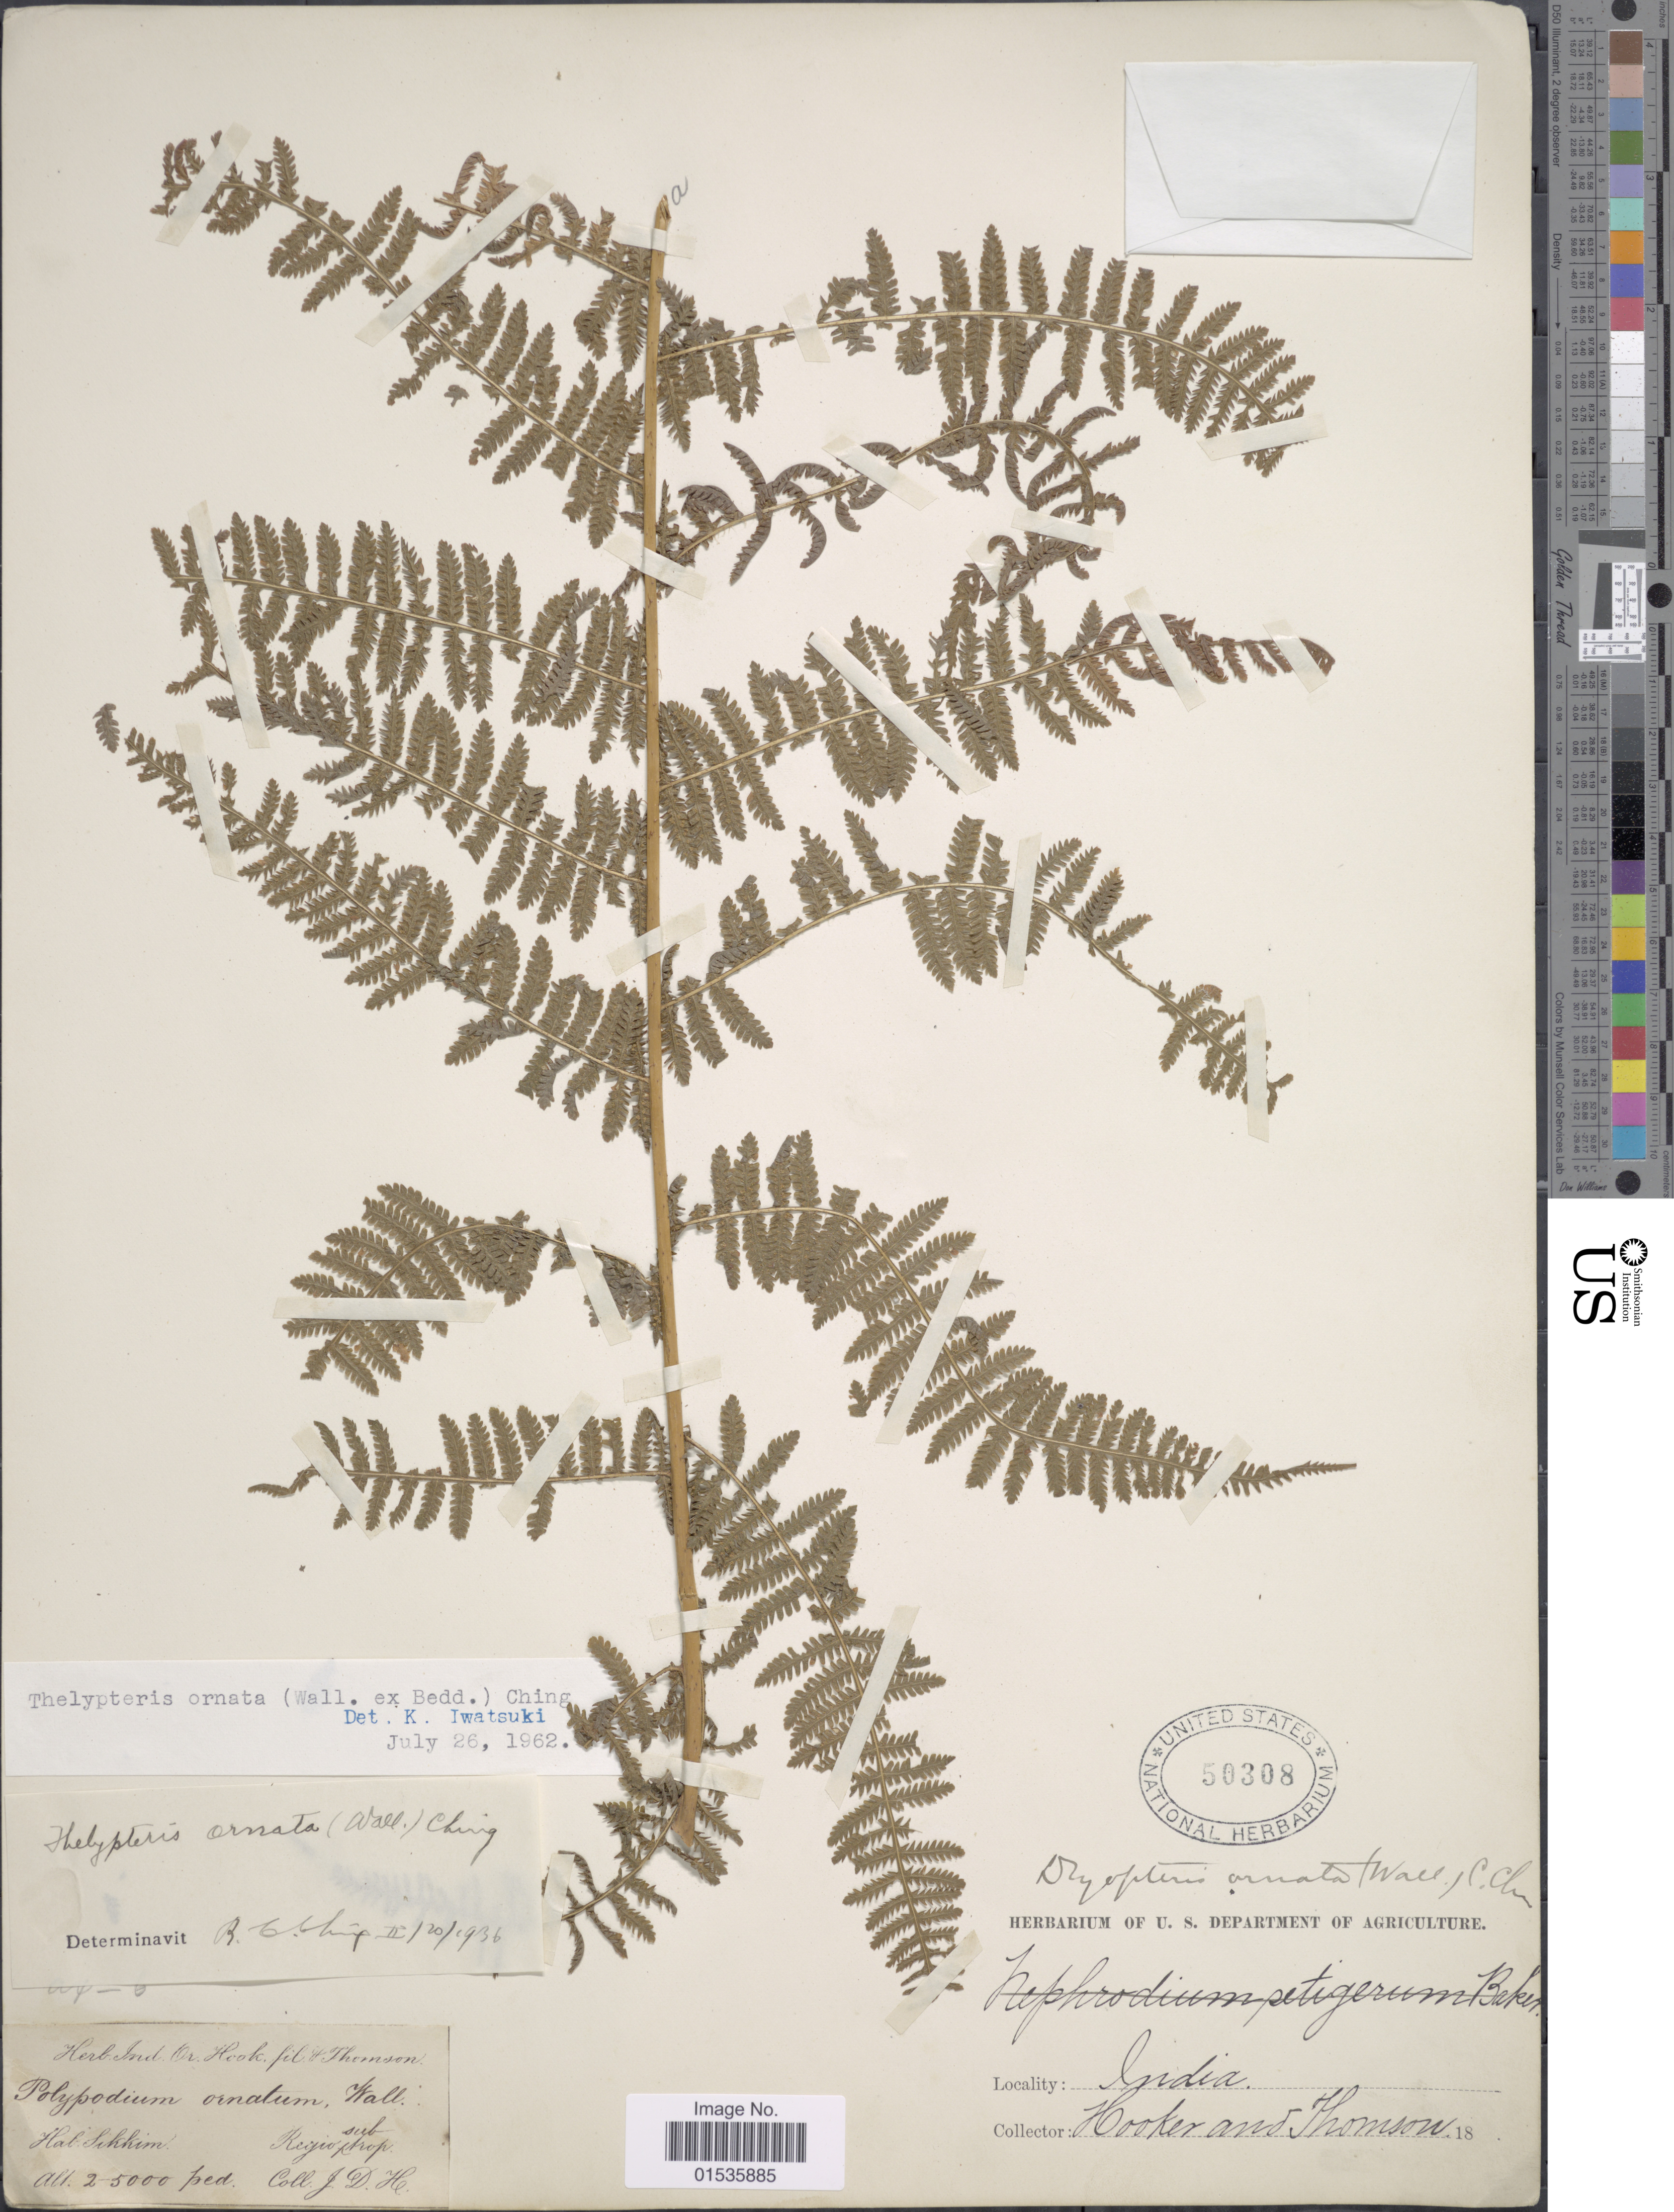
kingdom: Plantae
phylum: Tracheophyta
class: Polypodiopsida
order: Polypodiales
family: Thelypteridaceae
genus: Macrothelypteris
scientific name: Macrothelypteris setigera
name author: (Gaudich.) Ching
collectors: J. D. Hooker & -- Thomson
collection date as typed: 18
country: India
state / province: Sikkim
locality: Sikkim, Regio sub trop. India.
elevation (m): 610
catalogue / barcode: US 50308